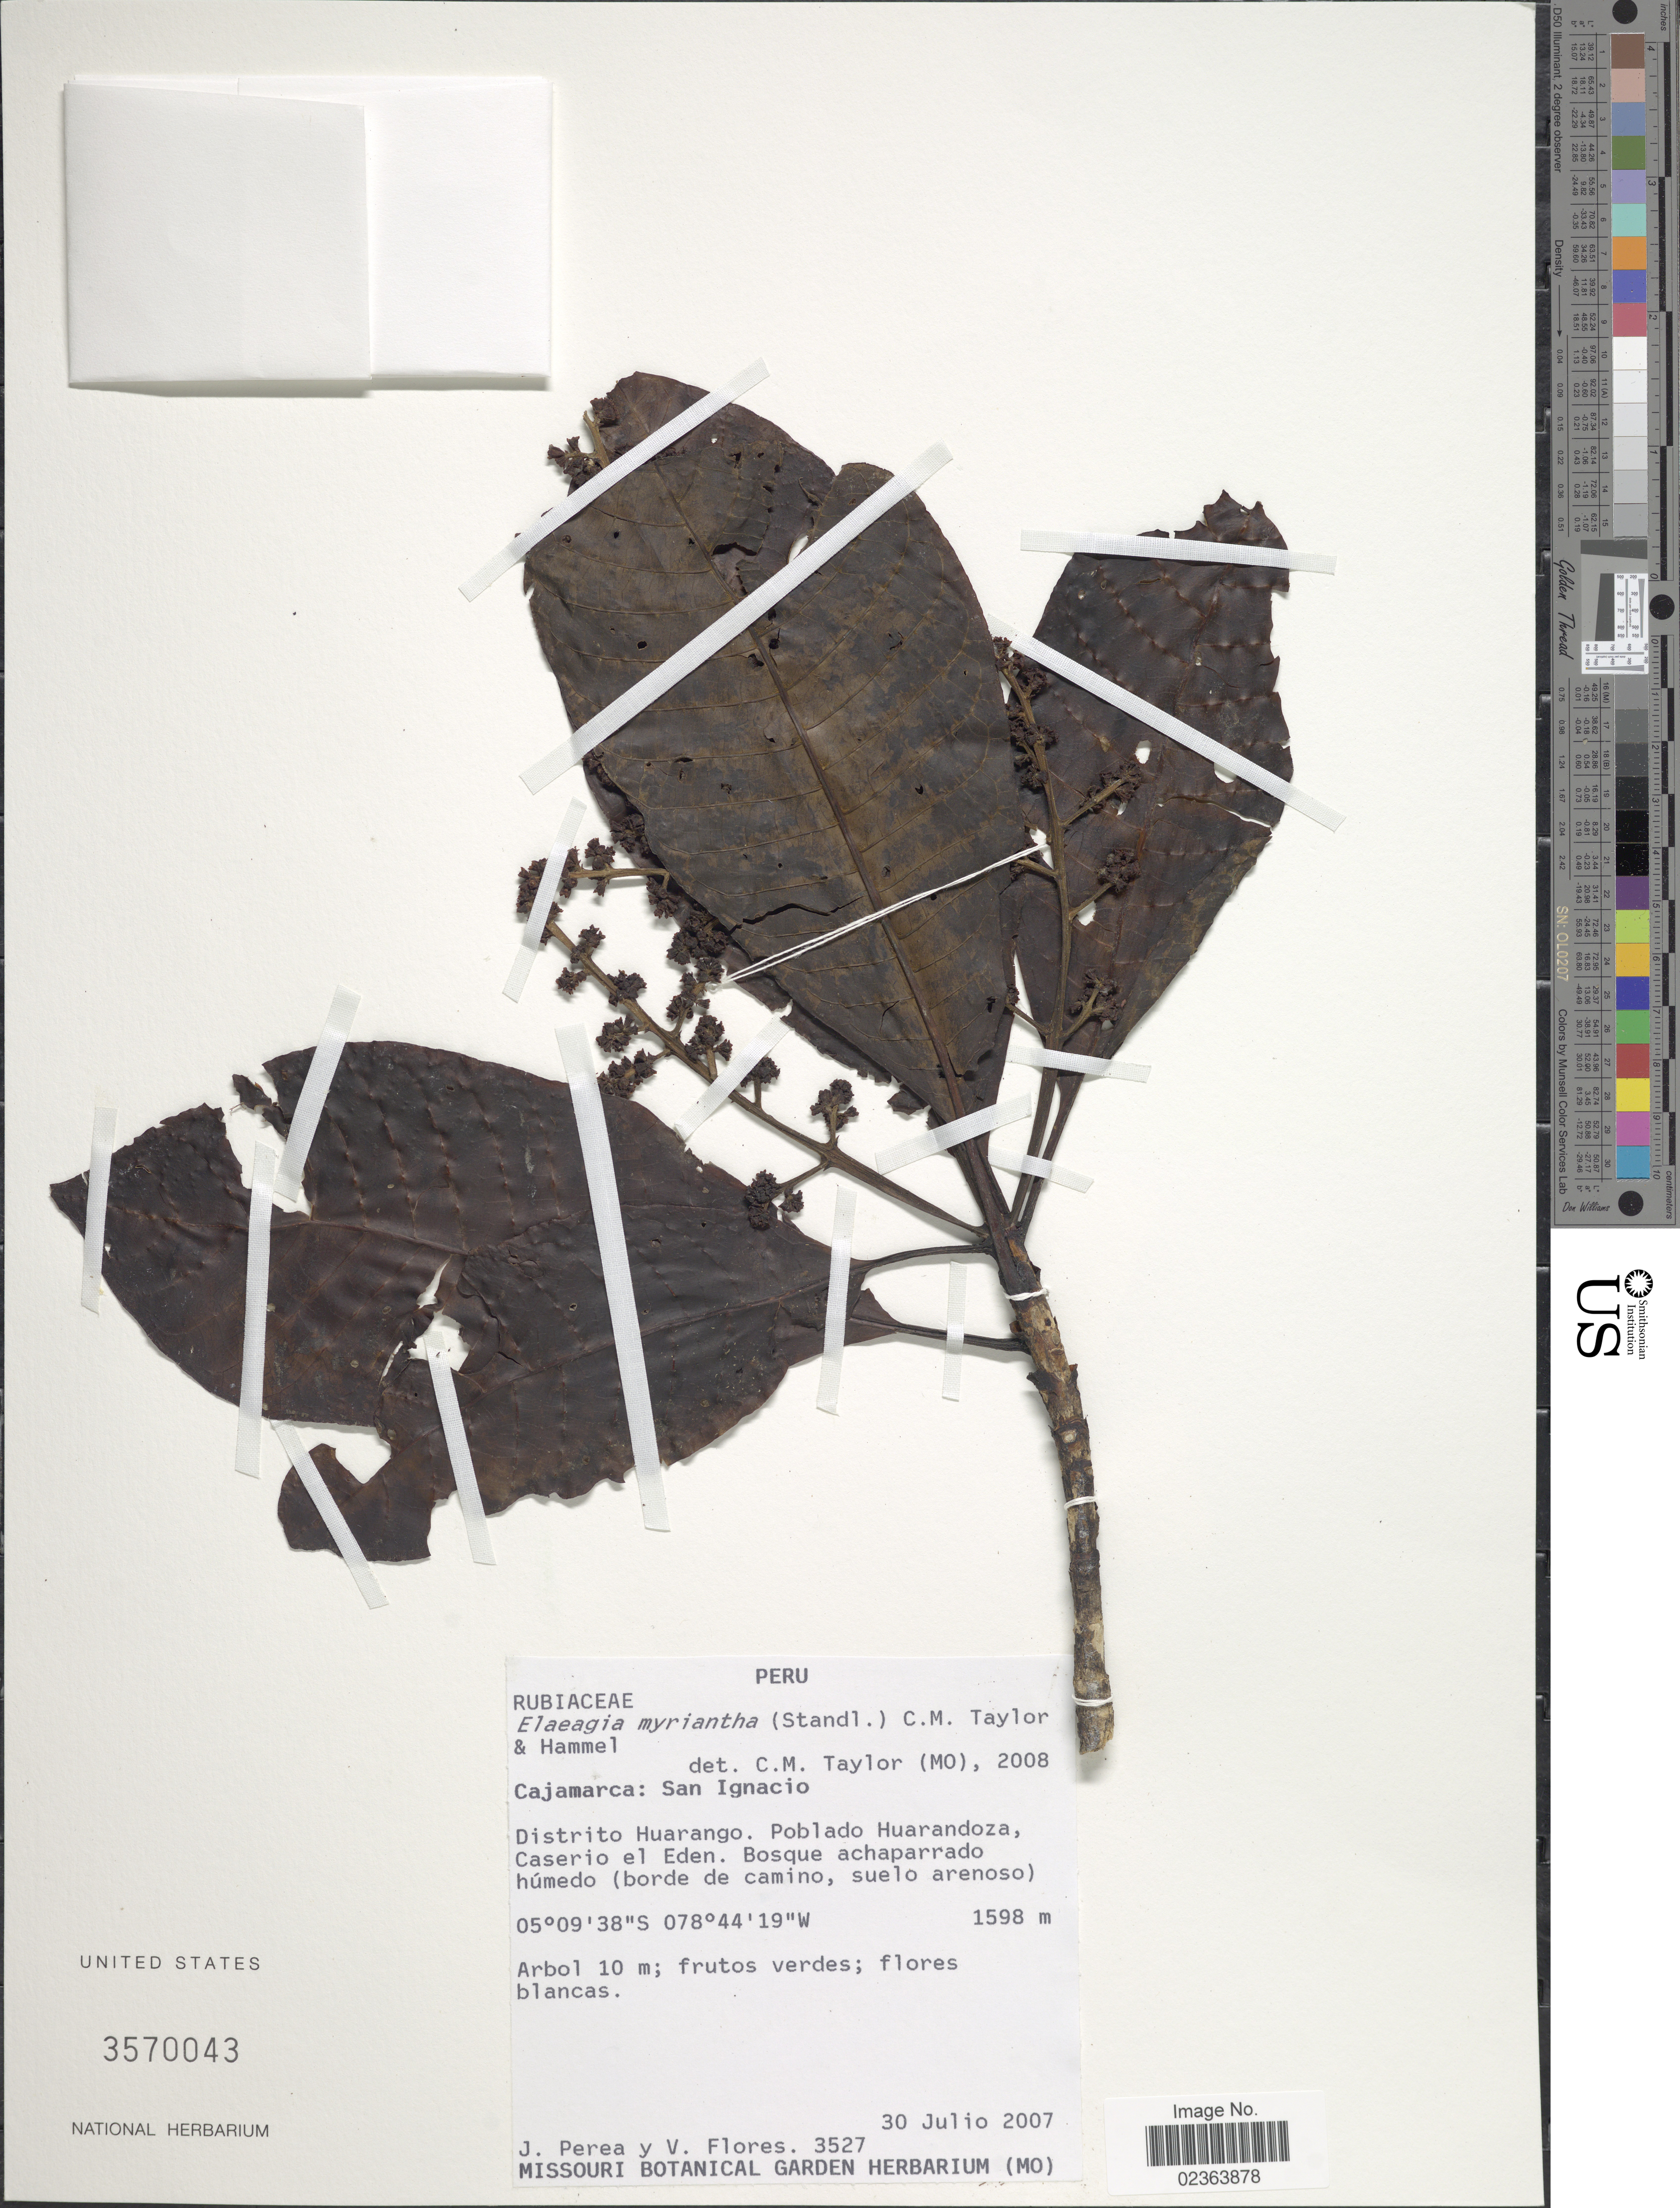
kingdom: Plantae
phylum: Tracheophyta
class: Magnoliopsida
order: Gentianales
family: Rubiaceae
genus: Elaeagia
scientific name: Elaeagia myriantha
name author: (Standl.) C.M. Taylor & Hammel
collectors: J. Perea & V. Flores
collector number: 3527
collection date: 2007-07-30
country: Peru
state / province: Cajamarca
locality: Cajamarca: San Ignacio, Distrito Huarango, Poblado Huarandoza, Caserio el Eden, Bosque achaparrado humedo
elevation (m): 1598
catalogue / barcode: US 3570043